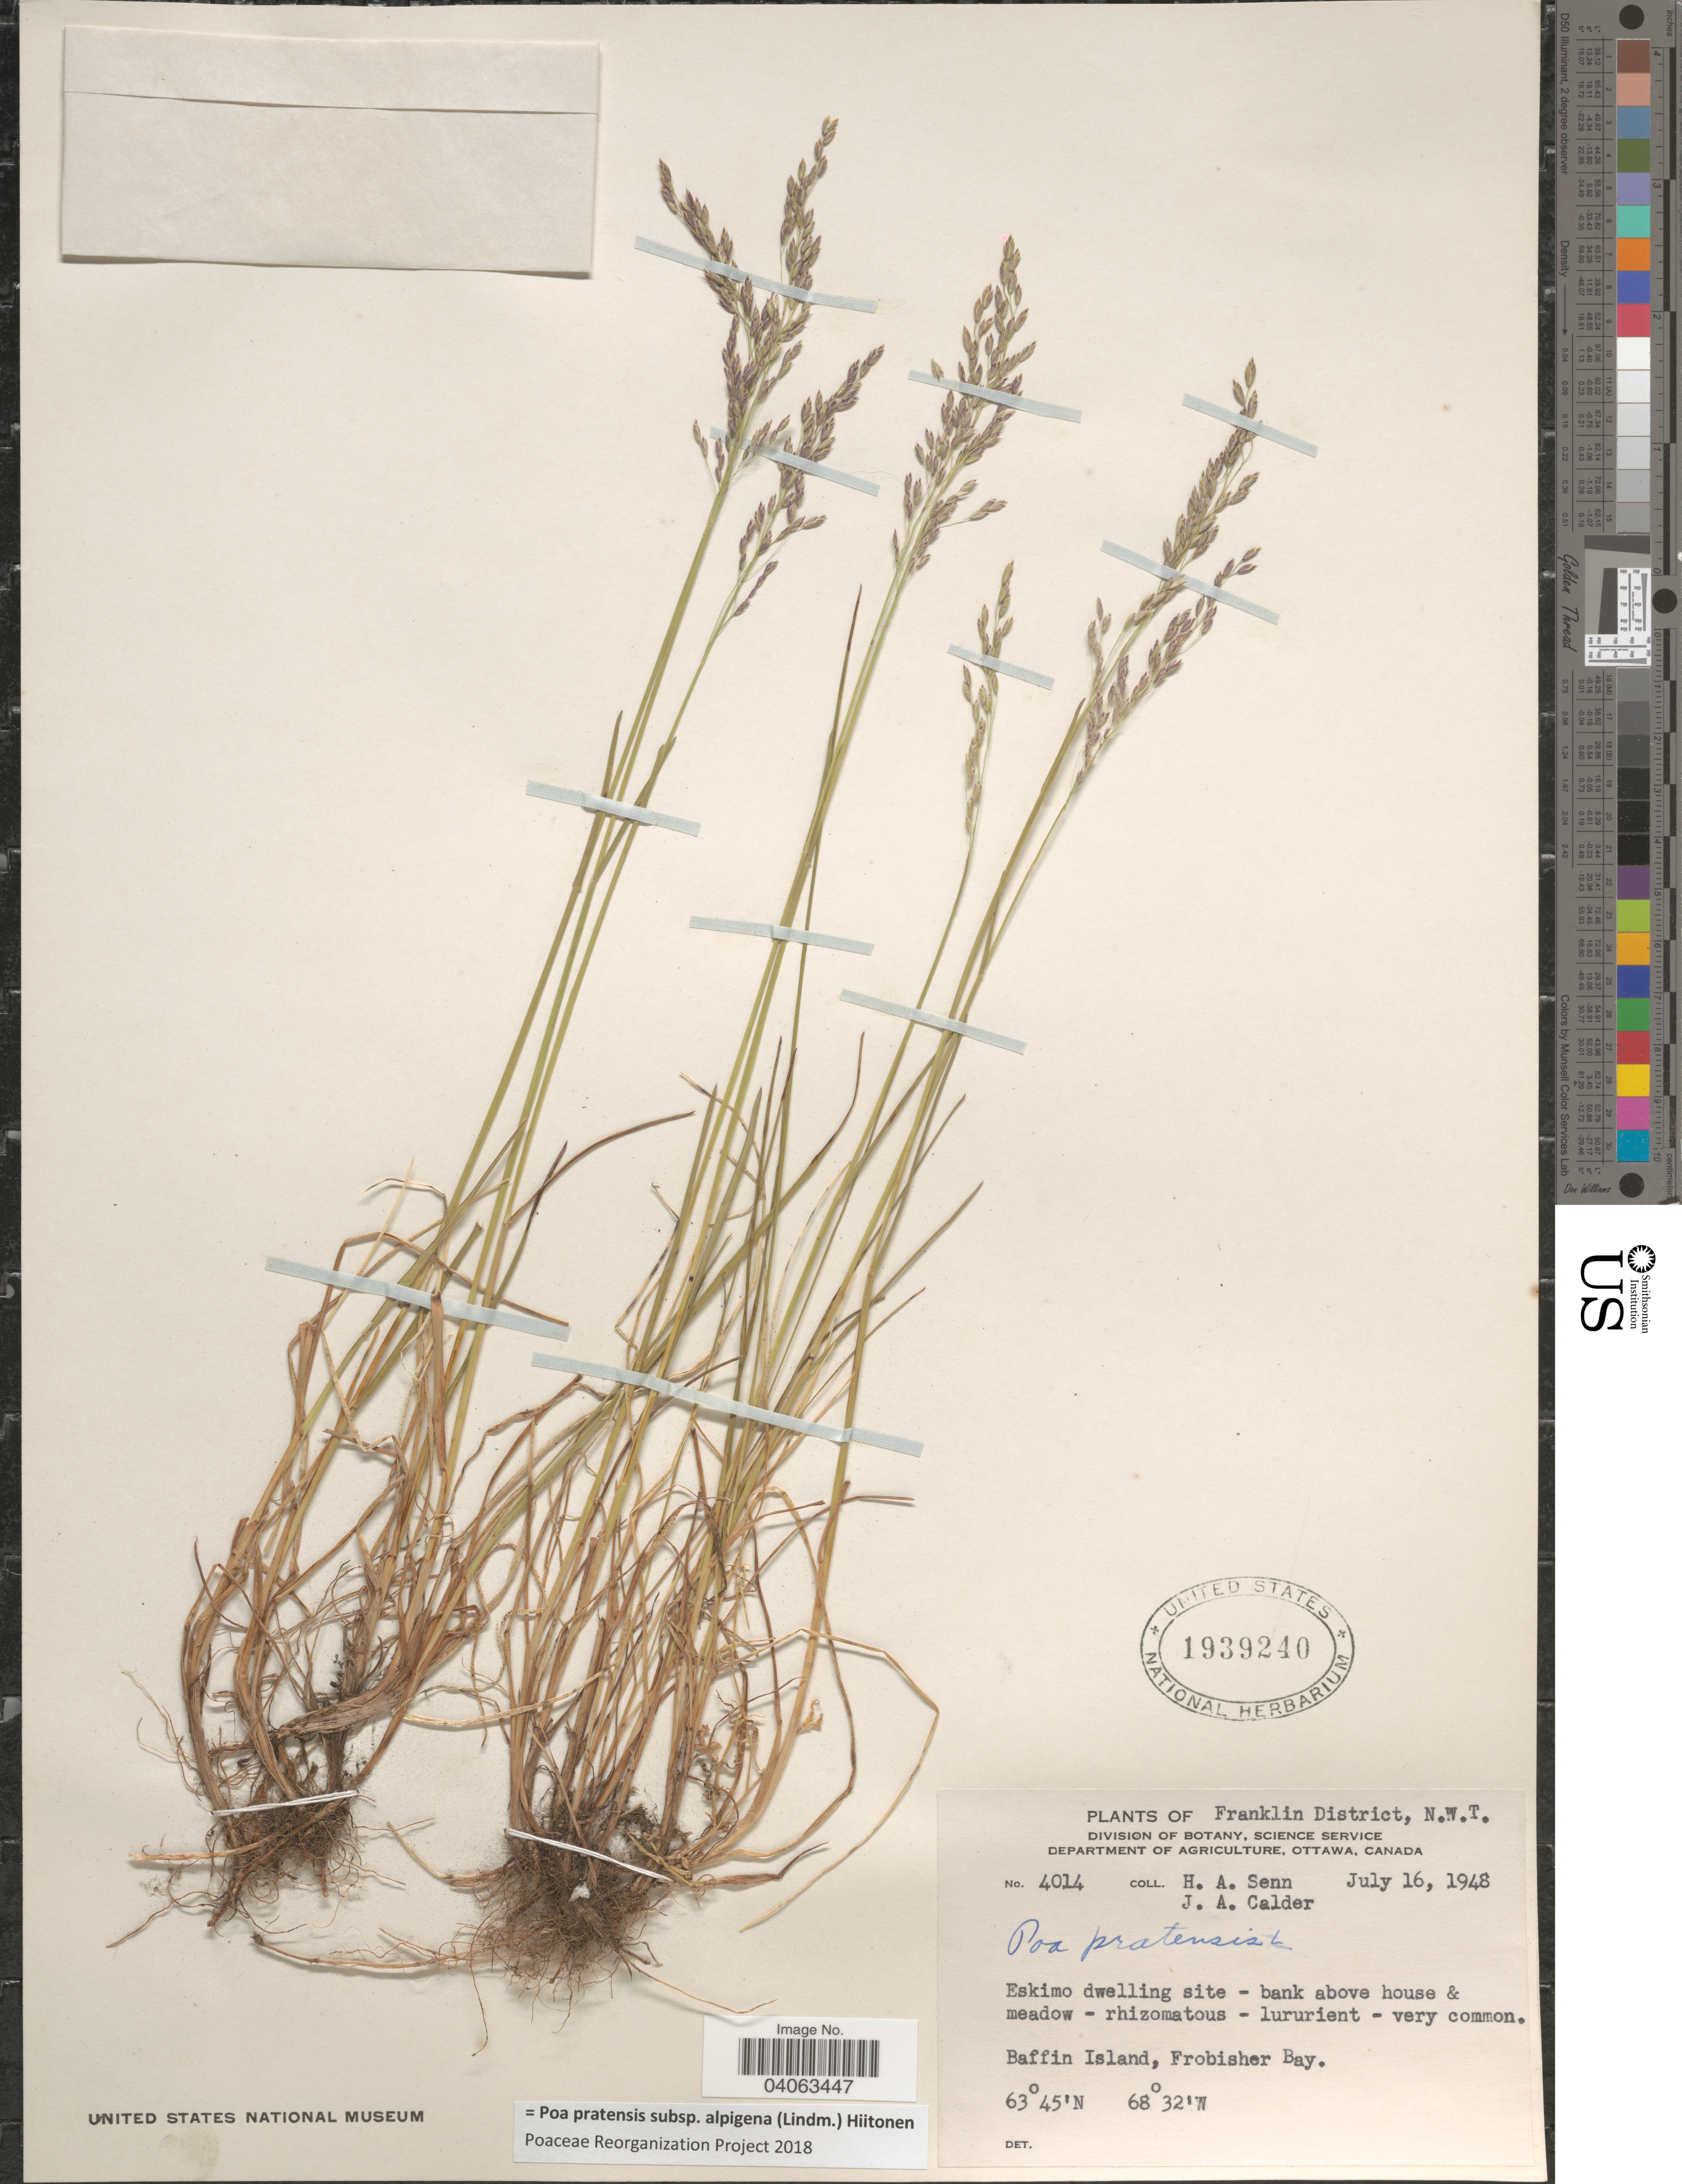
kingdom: Plantae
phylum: Tracheophyta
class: Liliopsida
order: Poales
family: Poaceae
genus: Poa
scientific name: Poa pratensis subsp. alpigena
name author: (Lindm.) Hiitonen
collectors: H. Senn & J. A. Calder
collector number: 4014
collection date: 1948-07-16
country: Canada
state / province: Northwest Territories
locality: Franklin District. Eskimo dwelling site. Baffin Island, Frobisher Bay.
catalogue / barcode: US 1939240